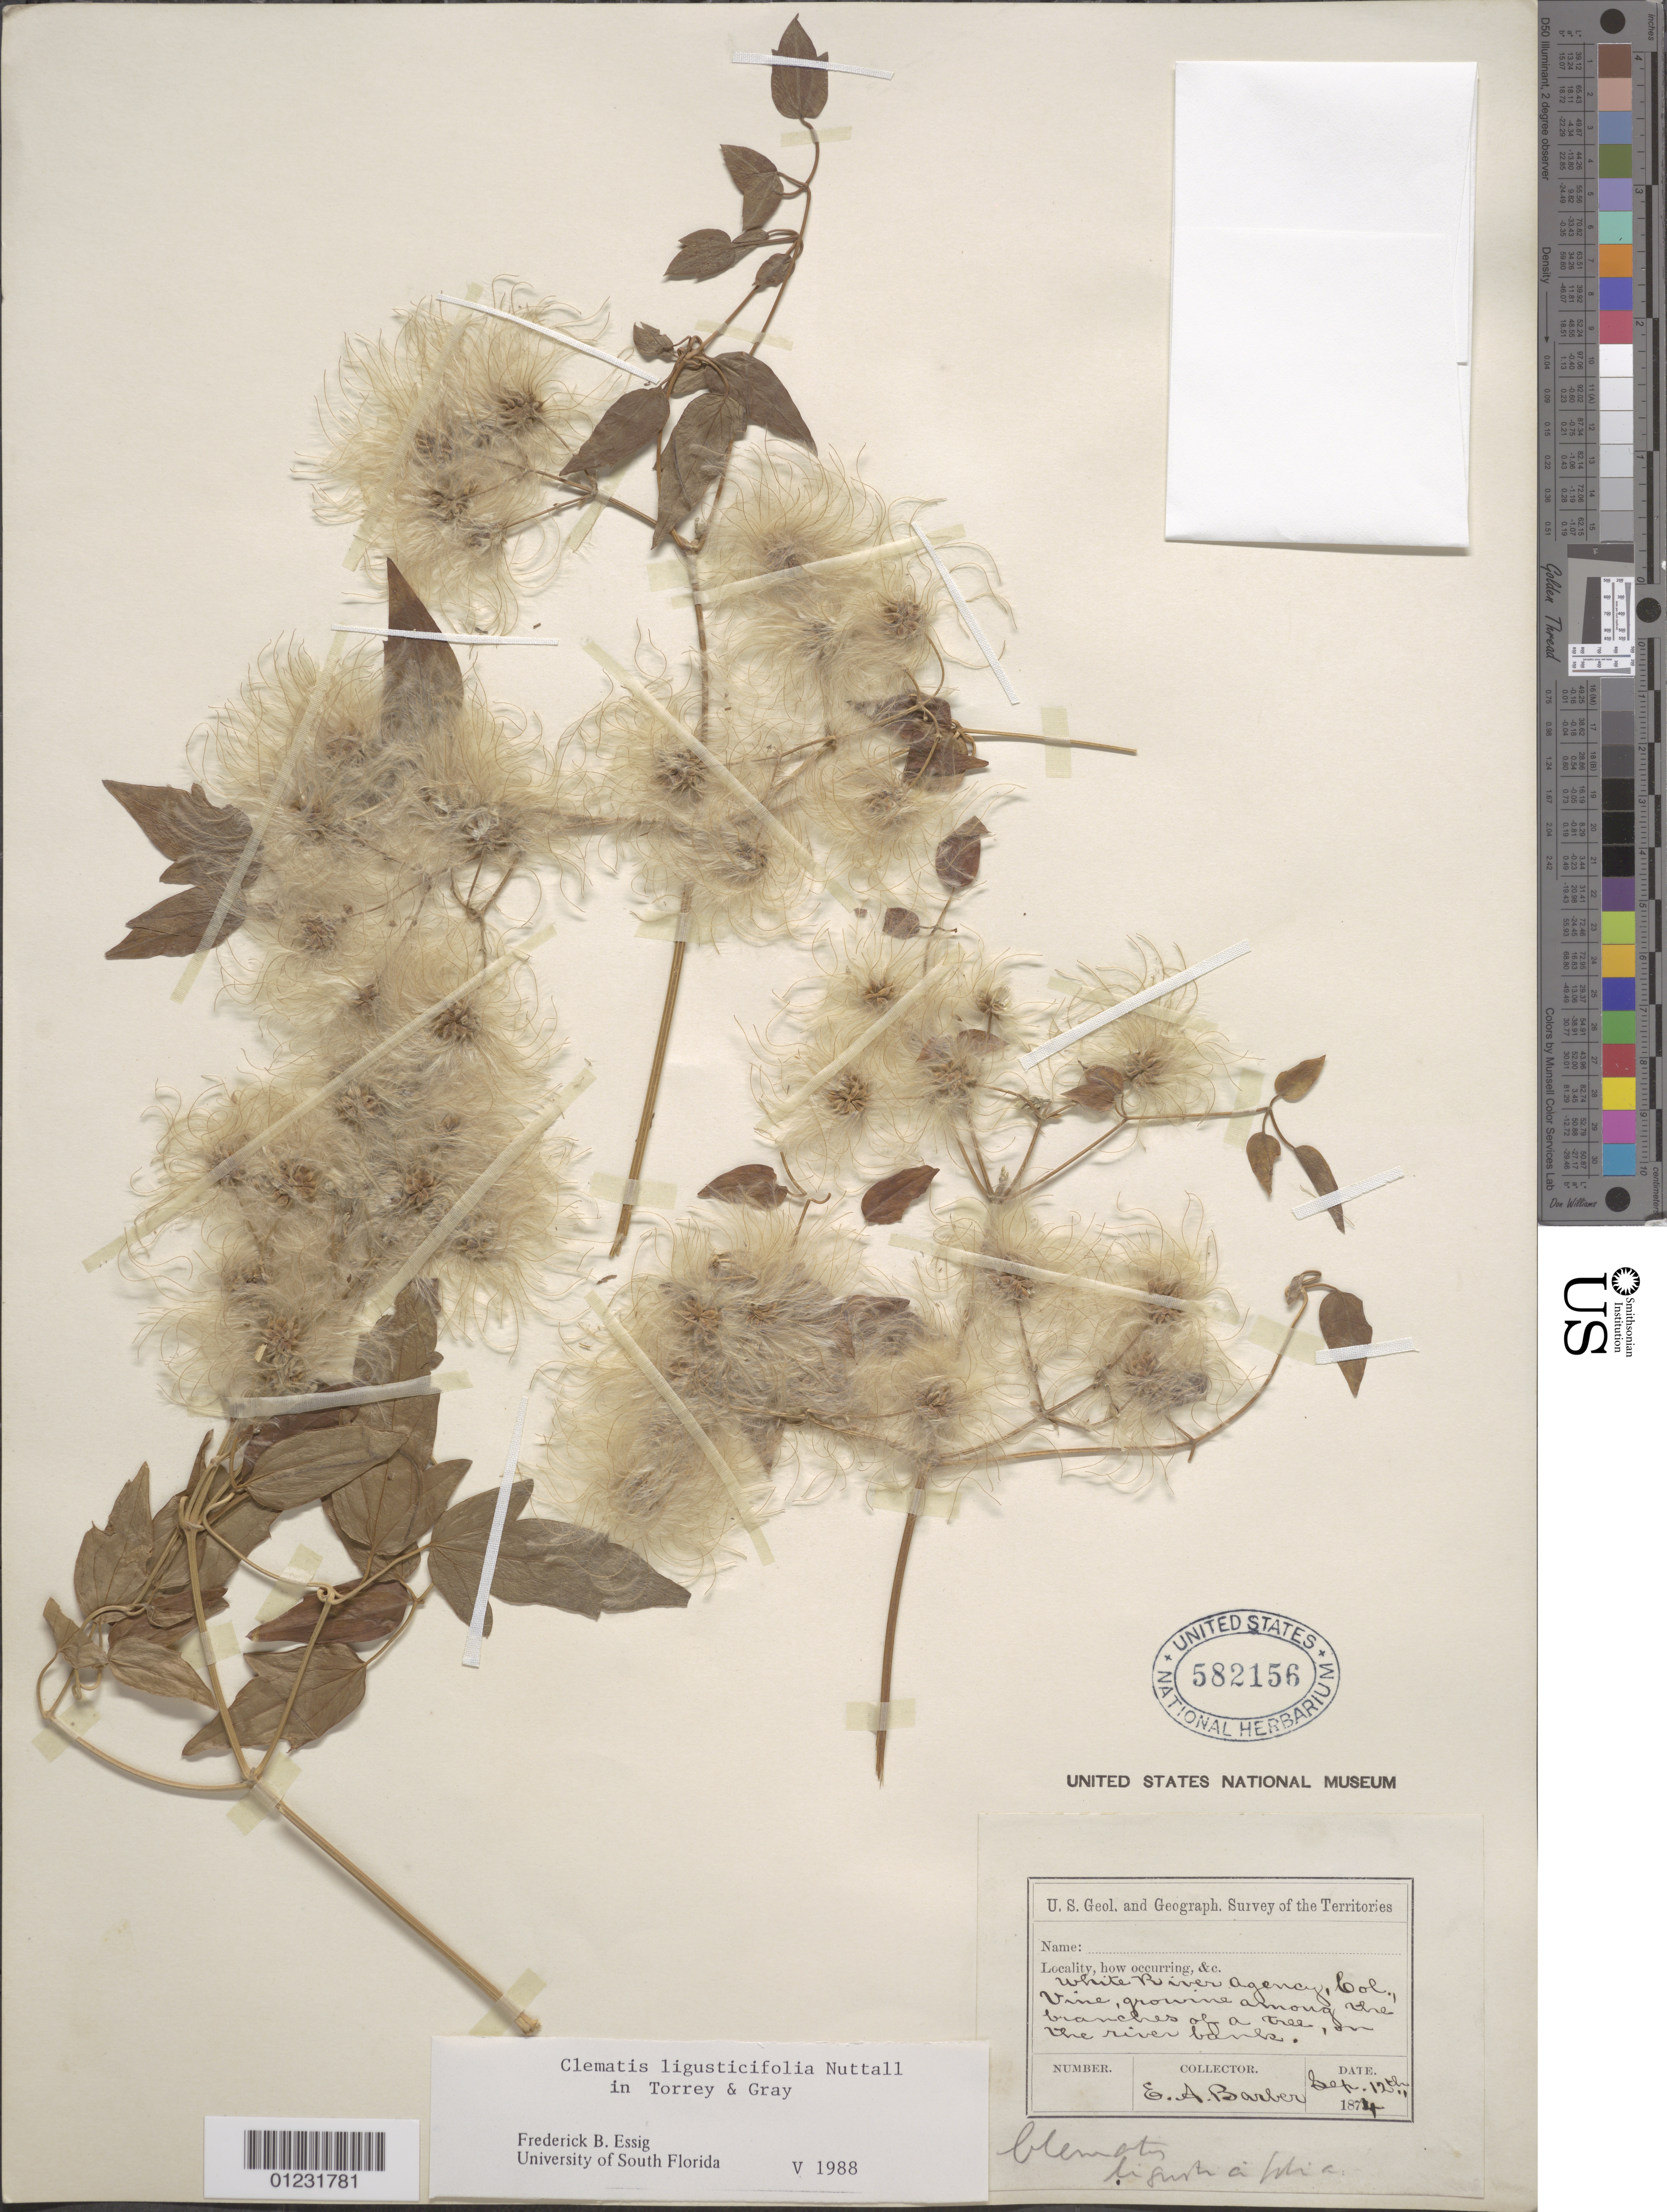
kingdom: Plantae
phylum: Tracheophyta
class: Magnoliopsida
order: Ranunculales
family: Ranunculaceae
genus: Clematis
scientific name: Clematis ligusticifolia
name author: Nutt.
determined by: Essig, Frederick B.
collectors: E. Barber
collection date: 1874-09-12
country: United States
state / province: Colorado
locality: White River Agency.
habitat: On the river bank.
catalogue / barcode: US 582156